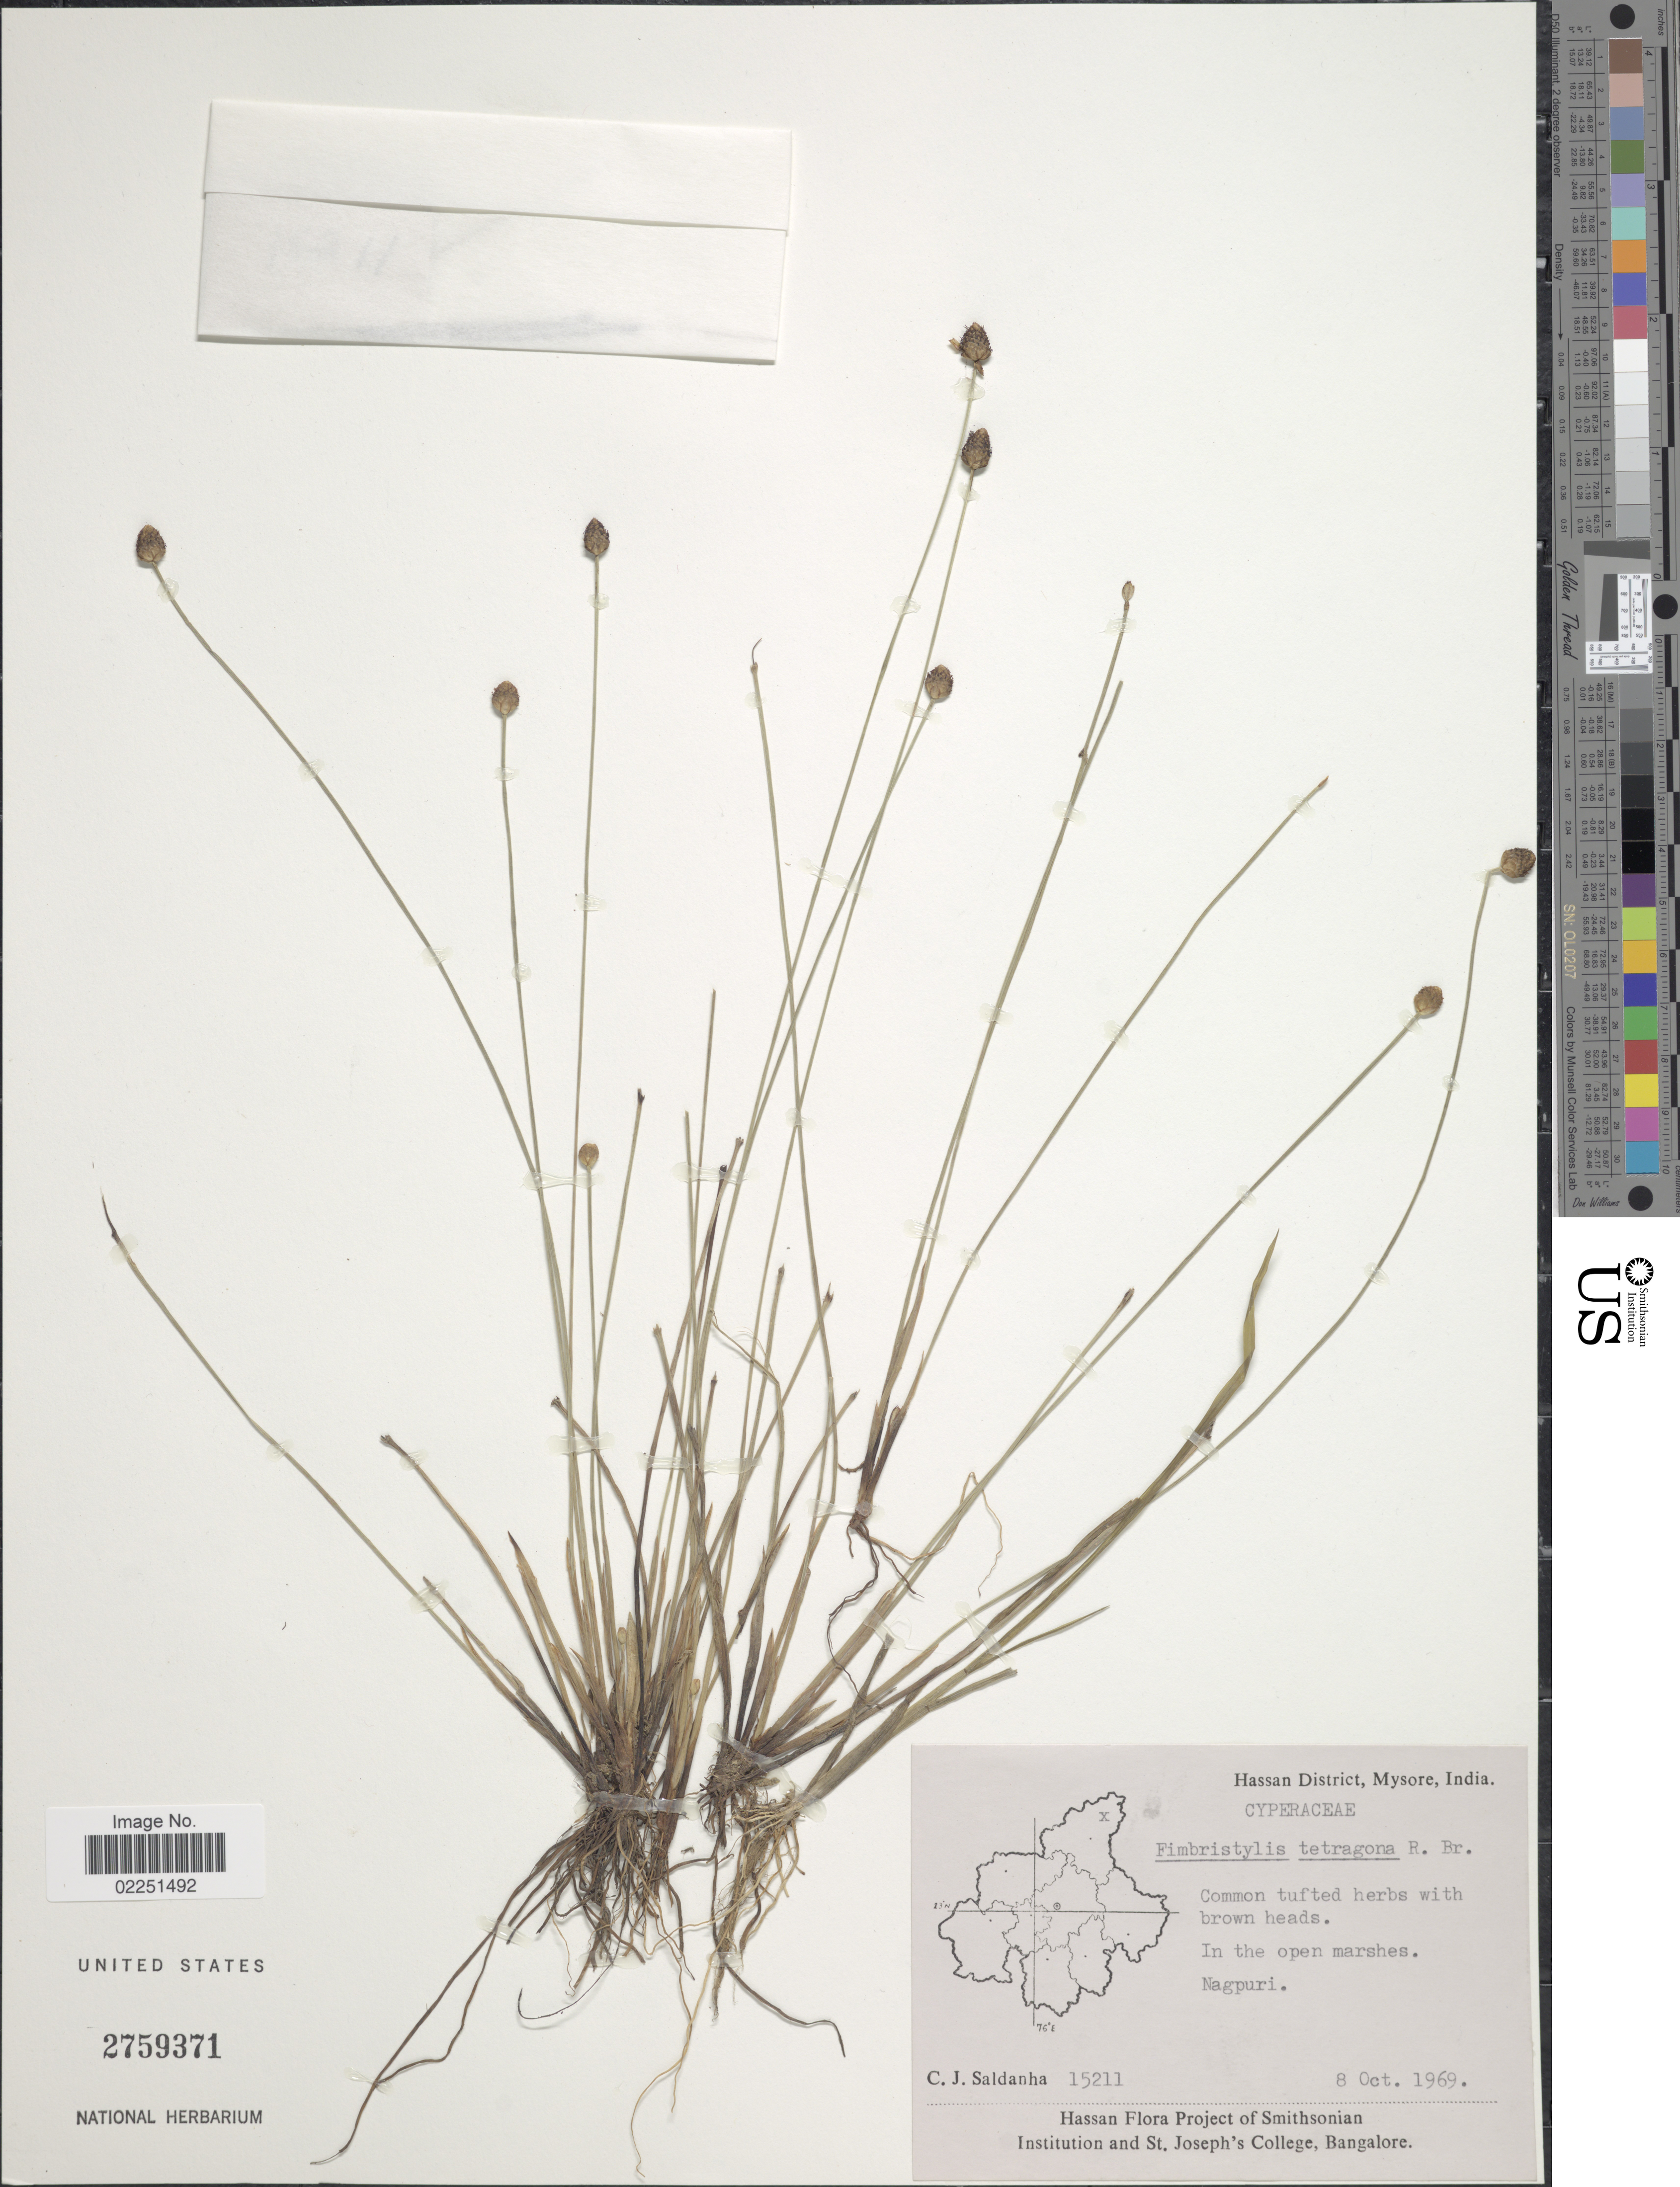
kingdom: Plantae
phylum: Tracheophyta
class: Liliopsida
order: Poales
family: Cyperaceae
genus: Fimbristylis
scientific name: Fimbristylis tetragona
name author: R. Br.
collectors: C. J. Saldanha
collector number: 15211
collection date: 1969-10-08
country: India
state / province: Karnataka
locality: Hassan District, Mysore. Nagpuri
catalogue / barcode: US 2759371